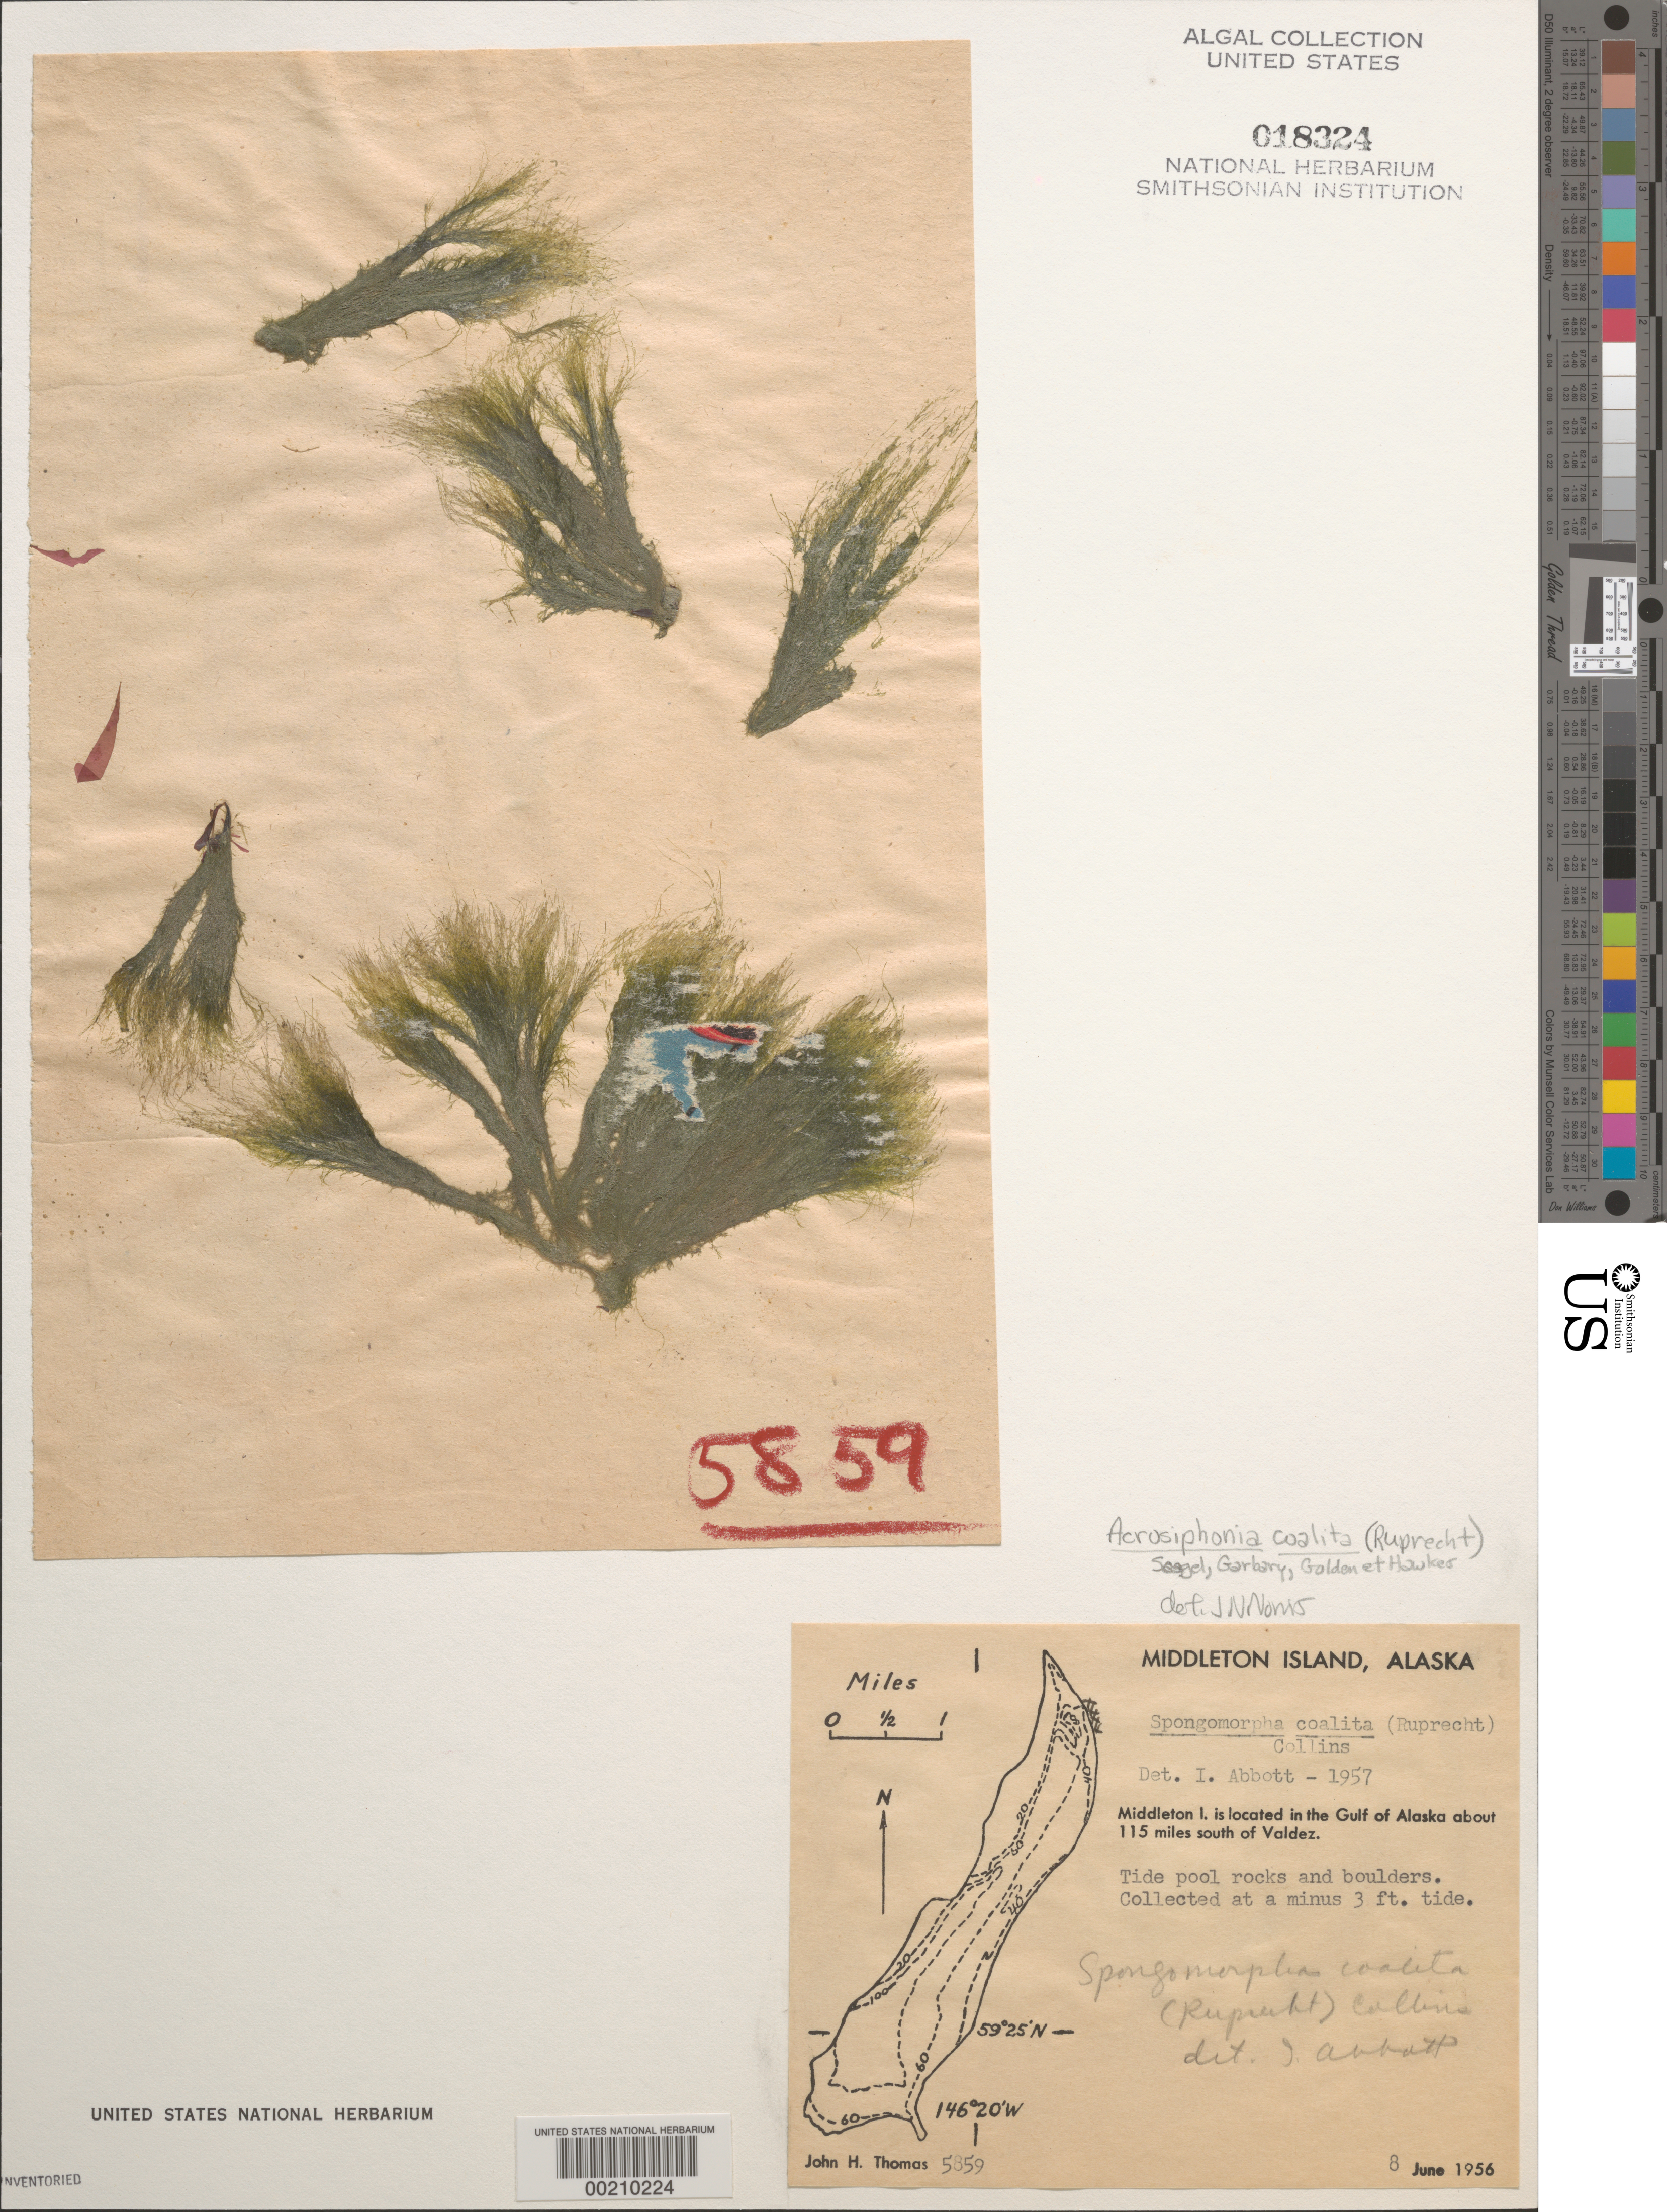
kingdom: Plantae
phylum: Chlorophyta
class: Ulvophyceae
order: Ulotrichales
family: Ulotrichaceae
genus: Acrosiphonia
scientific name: Acrosiphonia coalita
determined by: Norris, James N.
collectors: J. H. Thomas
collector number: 5859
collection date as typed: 08 Jun 1956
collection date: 1956-06-08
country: United States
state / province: Alaska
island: Middleton Island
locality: Gulf of Alaska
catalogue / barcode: US 18324